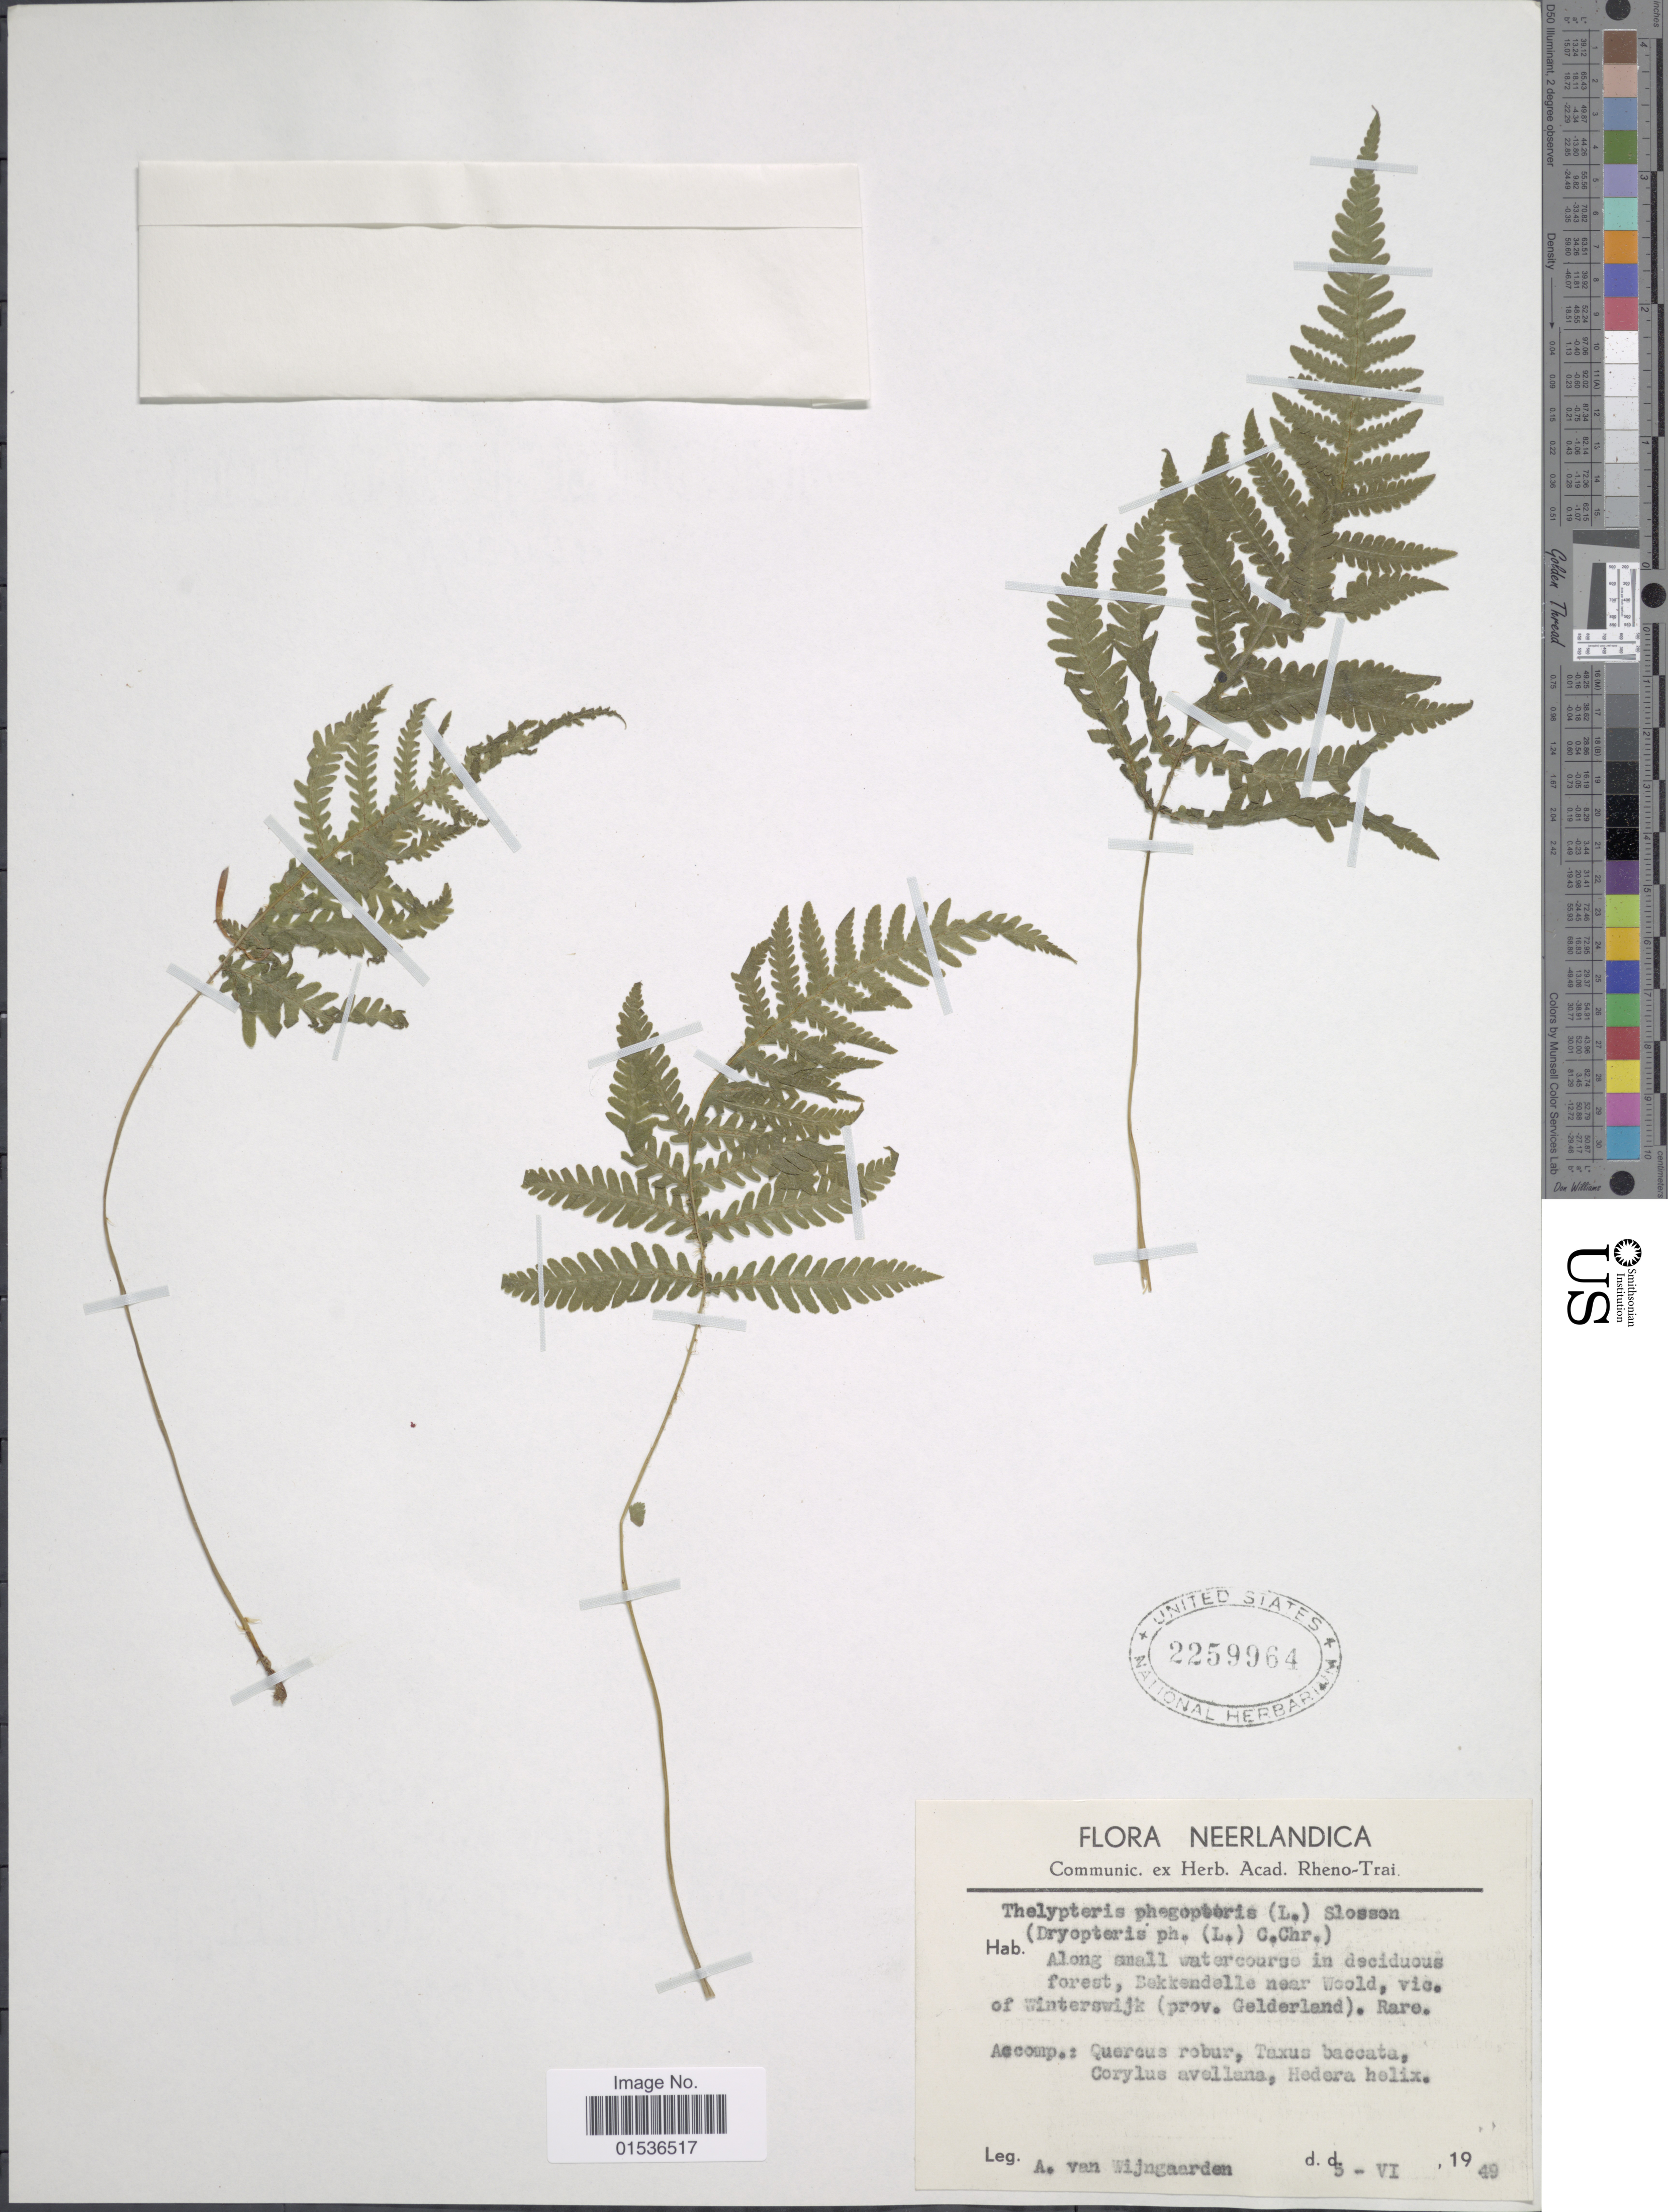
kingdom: Plantae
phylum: Tracheophyta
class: Polypodiopsida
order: Polypodiales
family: Thelypteridaceae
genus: Phegopteris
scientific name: Phegopteris connectilis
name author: (Michx.) Watt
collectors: A. Wijngaarden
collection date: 1949-06-05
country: Netherlands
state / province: Gelderland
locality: Along small watercourse in deciduous forest, Bekkendelle near Woold, vic. of Winterswijk (prov. Gelderland).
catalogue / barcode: US 2259964